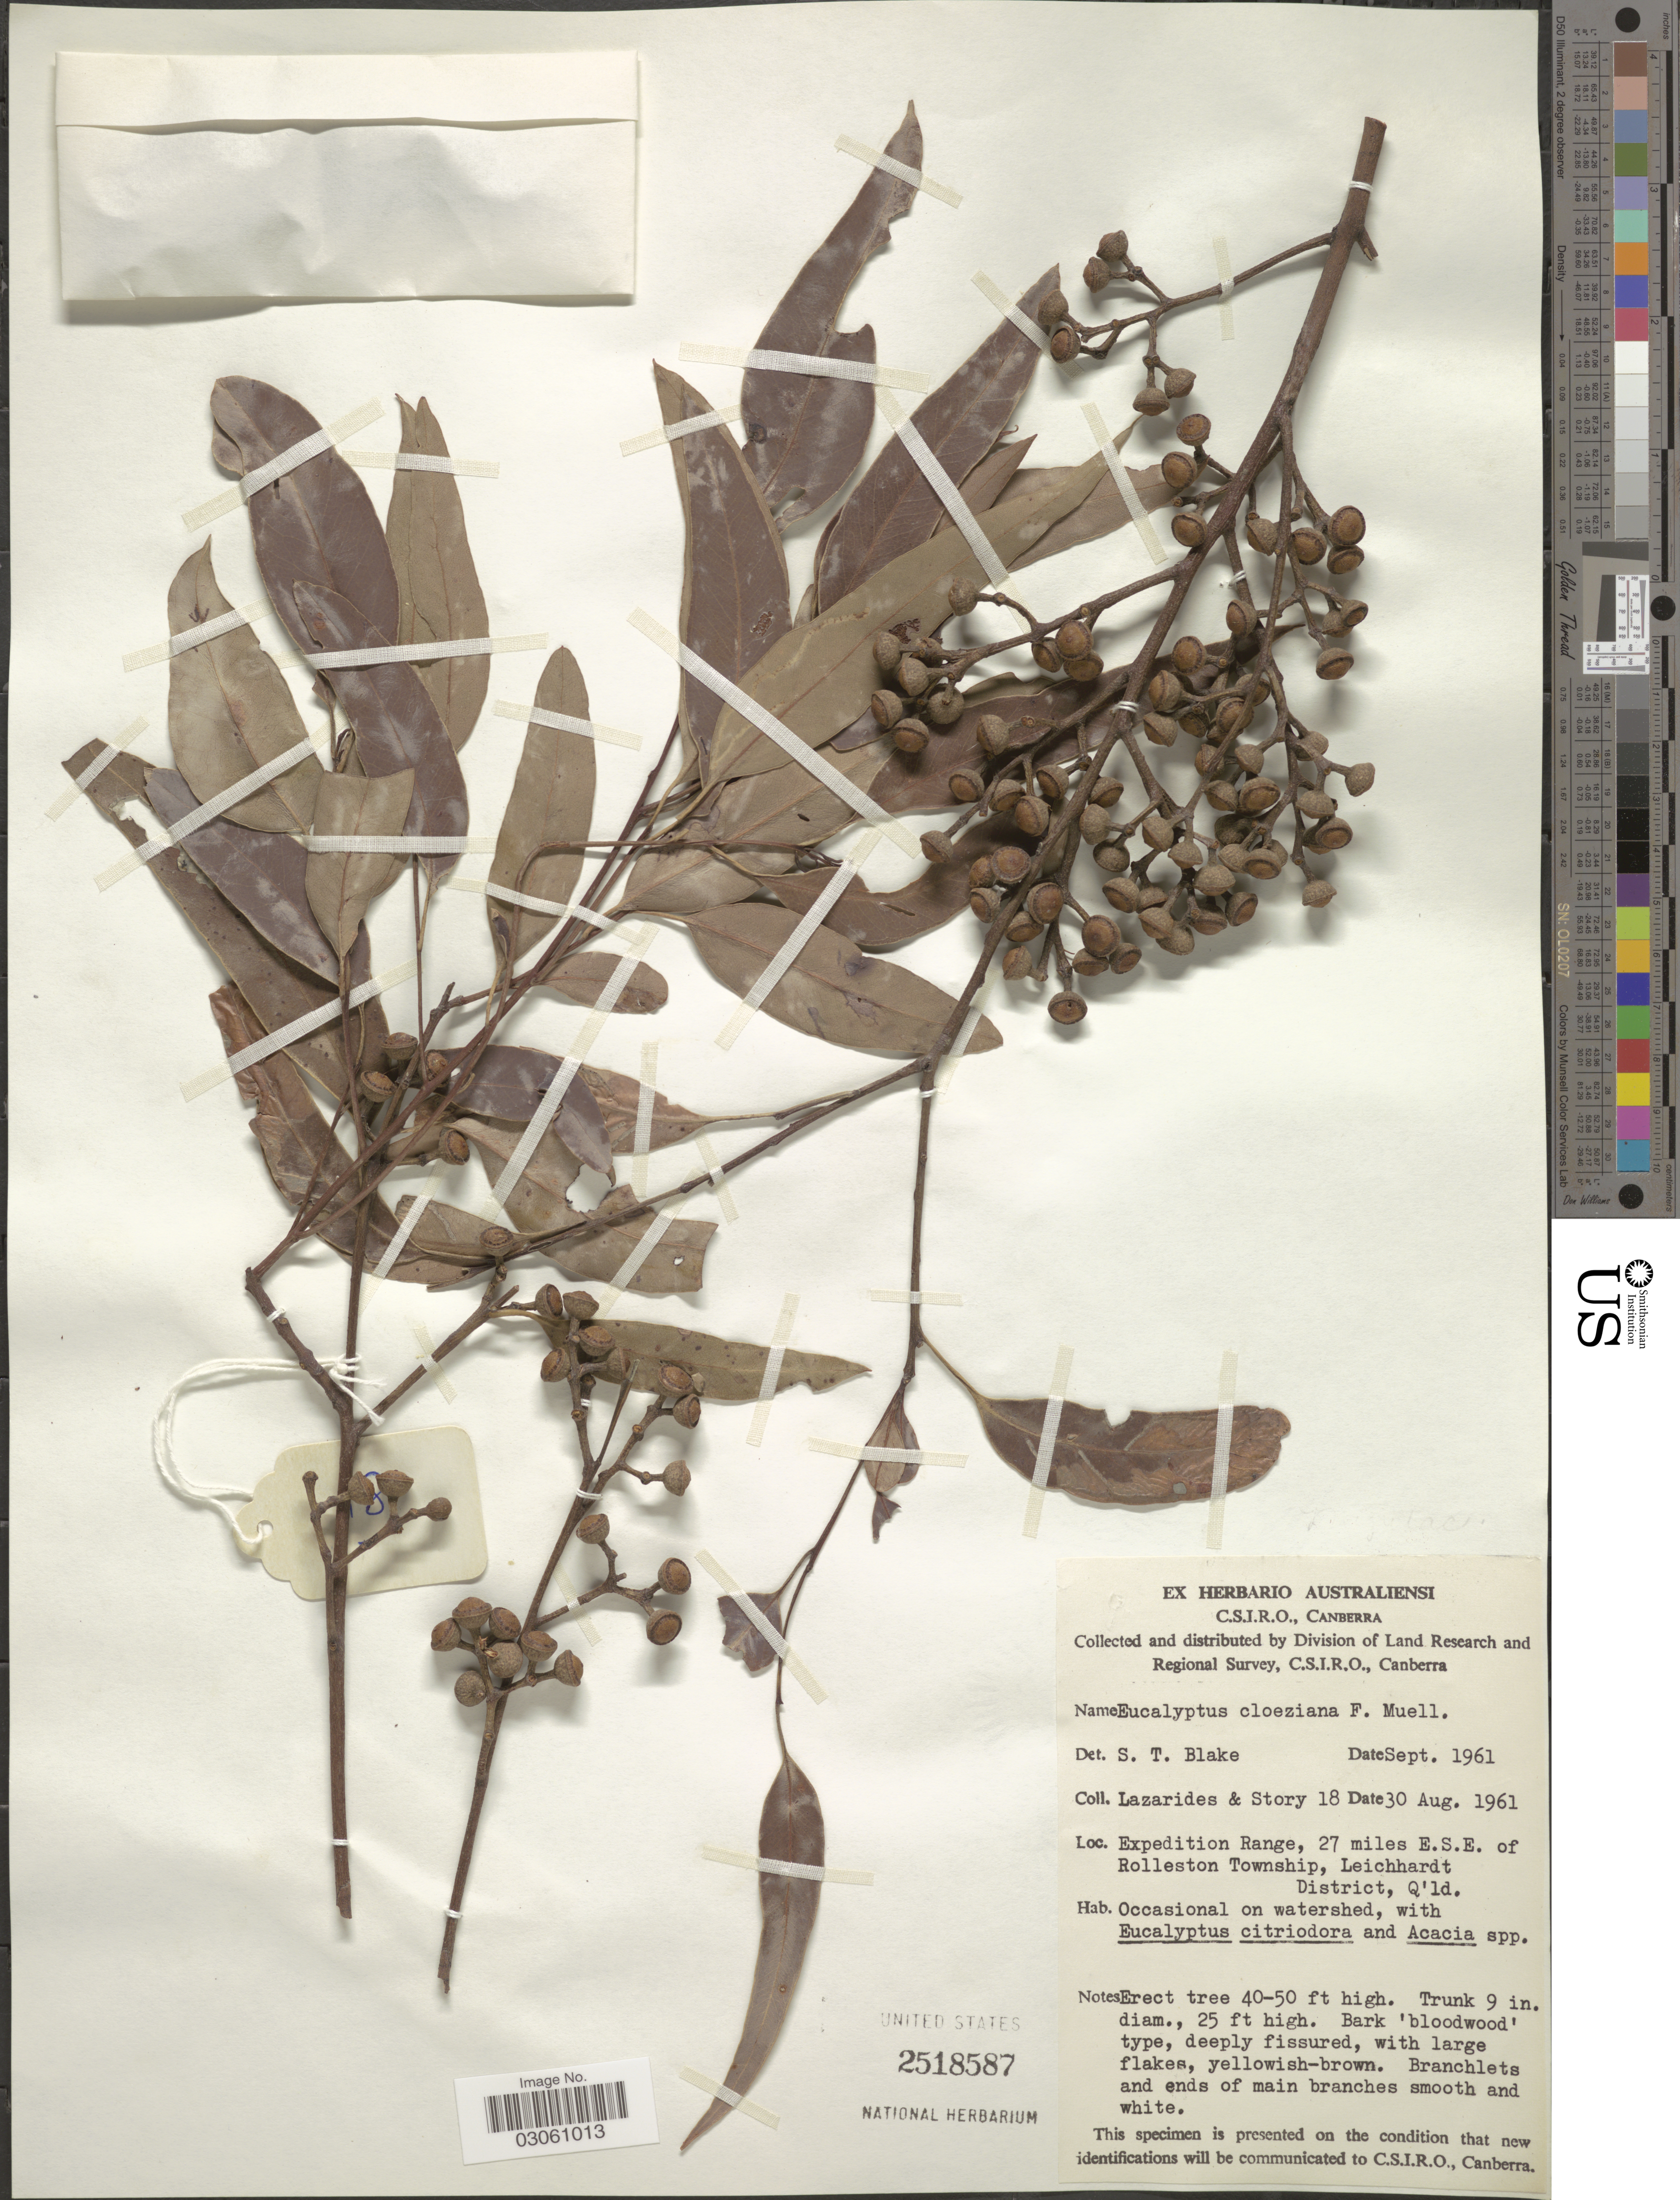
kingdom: Plantae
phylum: Tracheophyta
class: Magnoliopsida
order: Myrtales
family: Myrtaceae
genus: Eucalyptus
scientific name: Eucalyptus cloeziana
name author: F. Muell.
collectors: M. Lazarides & -. Story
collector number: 18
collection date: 1961-08-30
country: Australia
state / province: Queensland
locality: Expedition Range, 27 miles E.S.E. of Rolleston Township, Leichhardt District.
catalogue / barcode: US 2518587